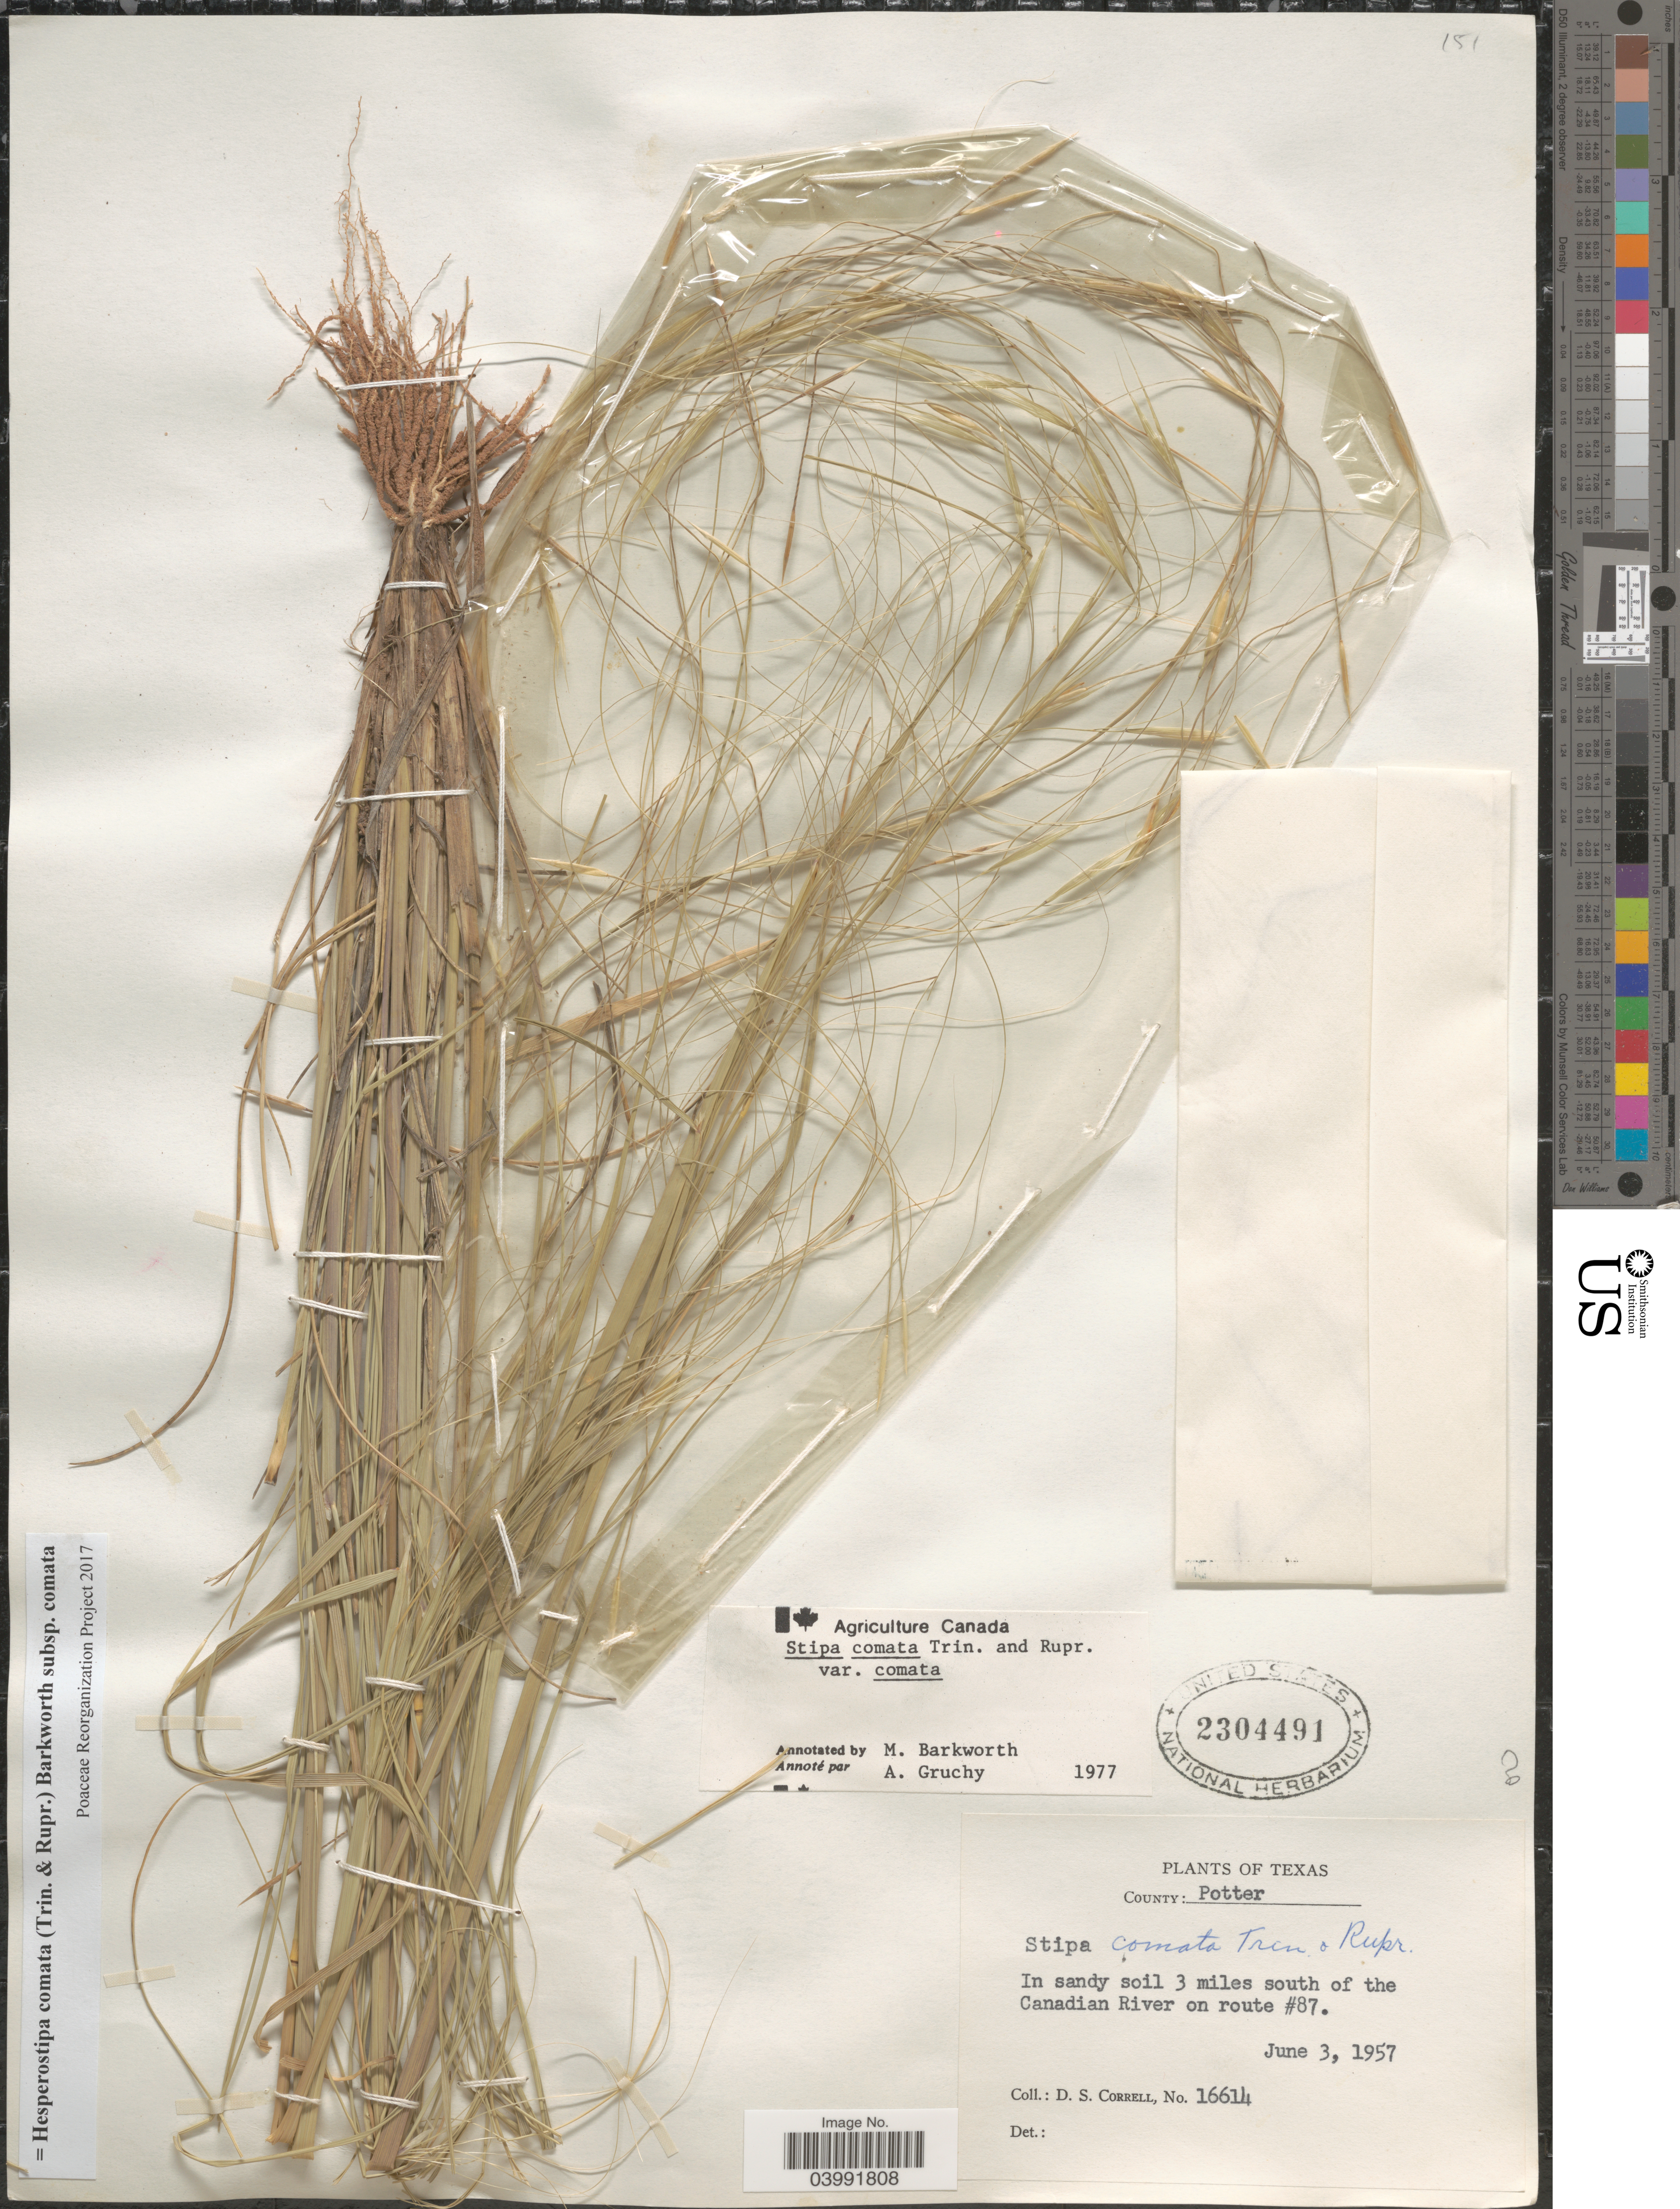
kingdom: Plantae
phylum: Tracheophyta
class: Liliopsida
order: Poales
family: Poaceae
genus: Hesperostipa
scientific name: Hesperostipa comata subsp. comata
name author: (Trin. & Rupr.) Barkworth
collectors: D. S. Correll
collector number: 16614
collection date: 1957-06-03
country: United States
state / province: Texas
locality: County: Potter. In sandy soil 3 miles south of the Canadian River on route #87.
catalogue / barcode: US 2304491